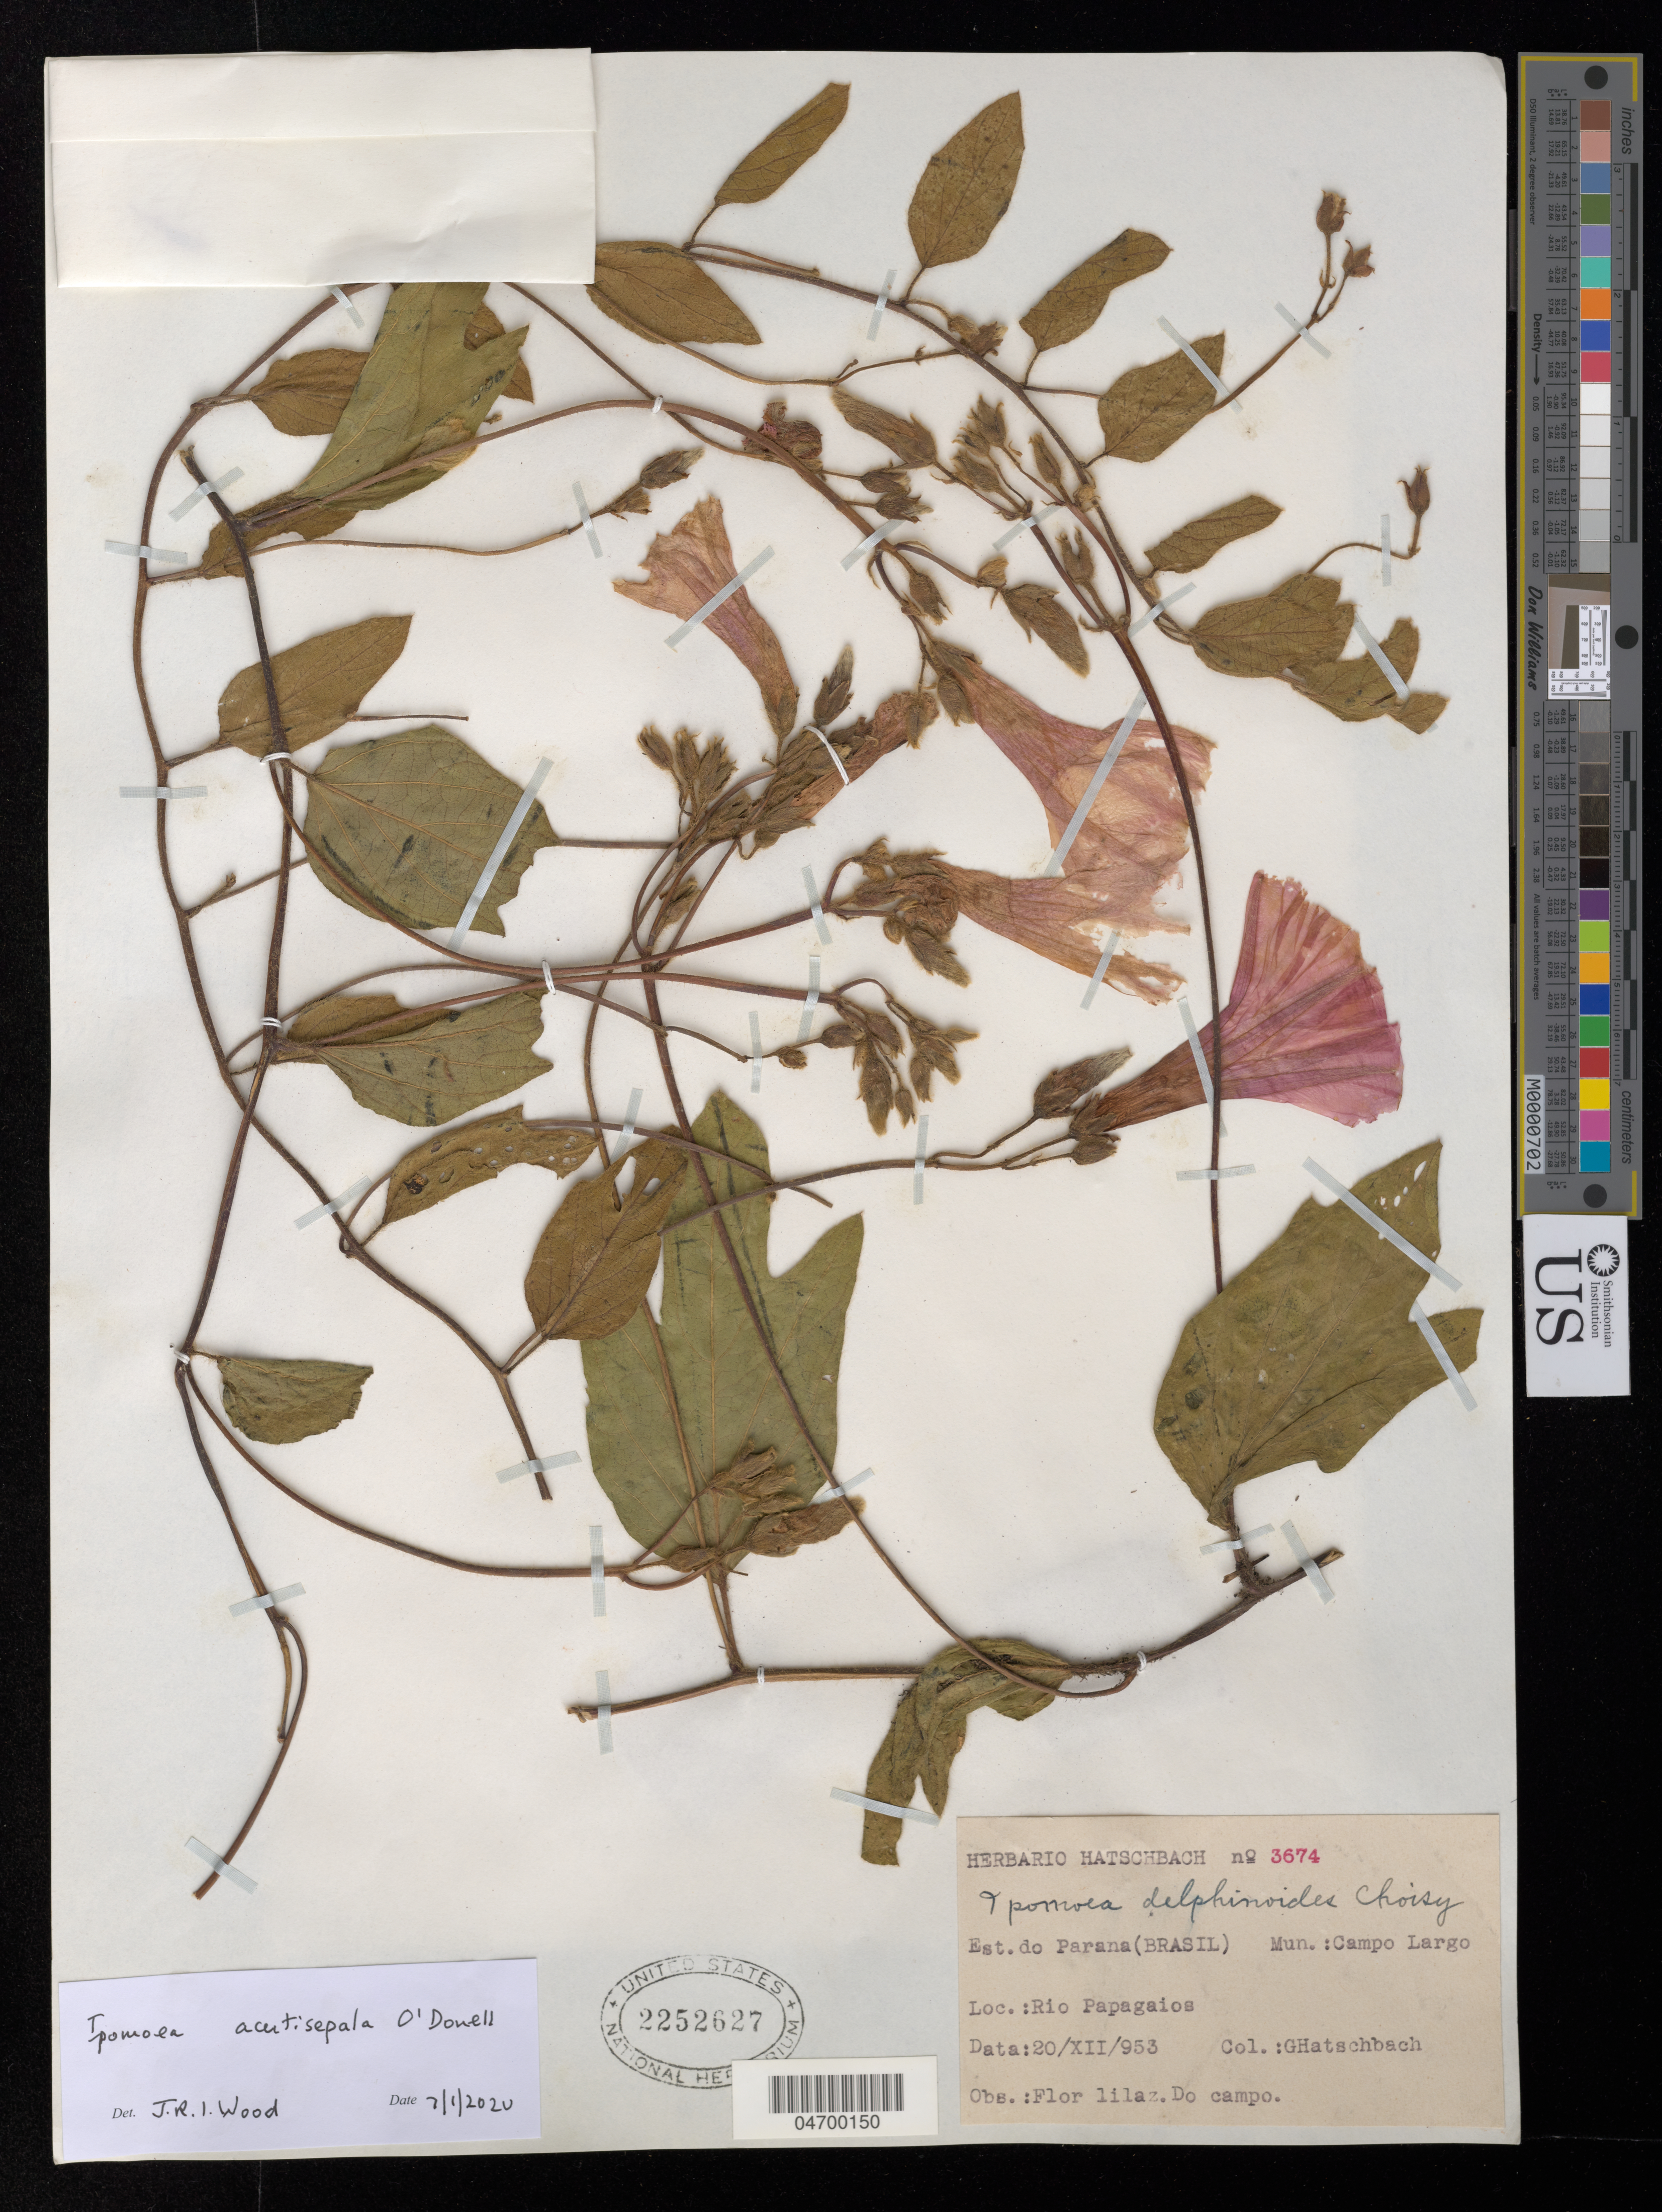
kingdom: Plantae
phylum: Tracheophyta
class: Magnoliopsida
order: Solanales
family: Convolvulaceae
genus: Ipomoea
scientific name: Ipomoea acutisepala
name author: O'Donell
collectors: G. Hatschbach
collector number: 3674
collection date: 1953-12-20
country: Brazil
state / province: Paraná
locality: Mun.: Campo Largo. Rio Papagaios.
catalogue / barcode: US 2252627